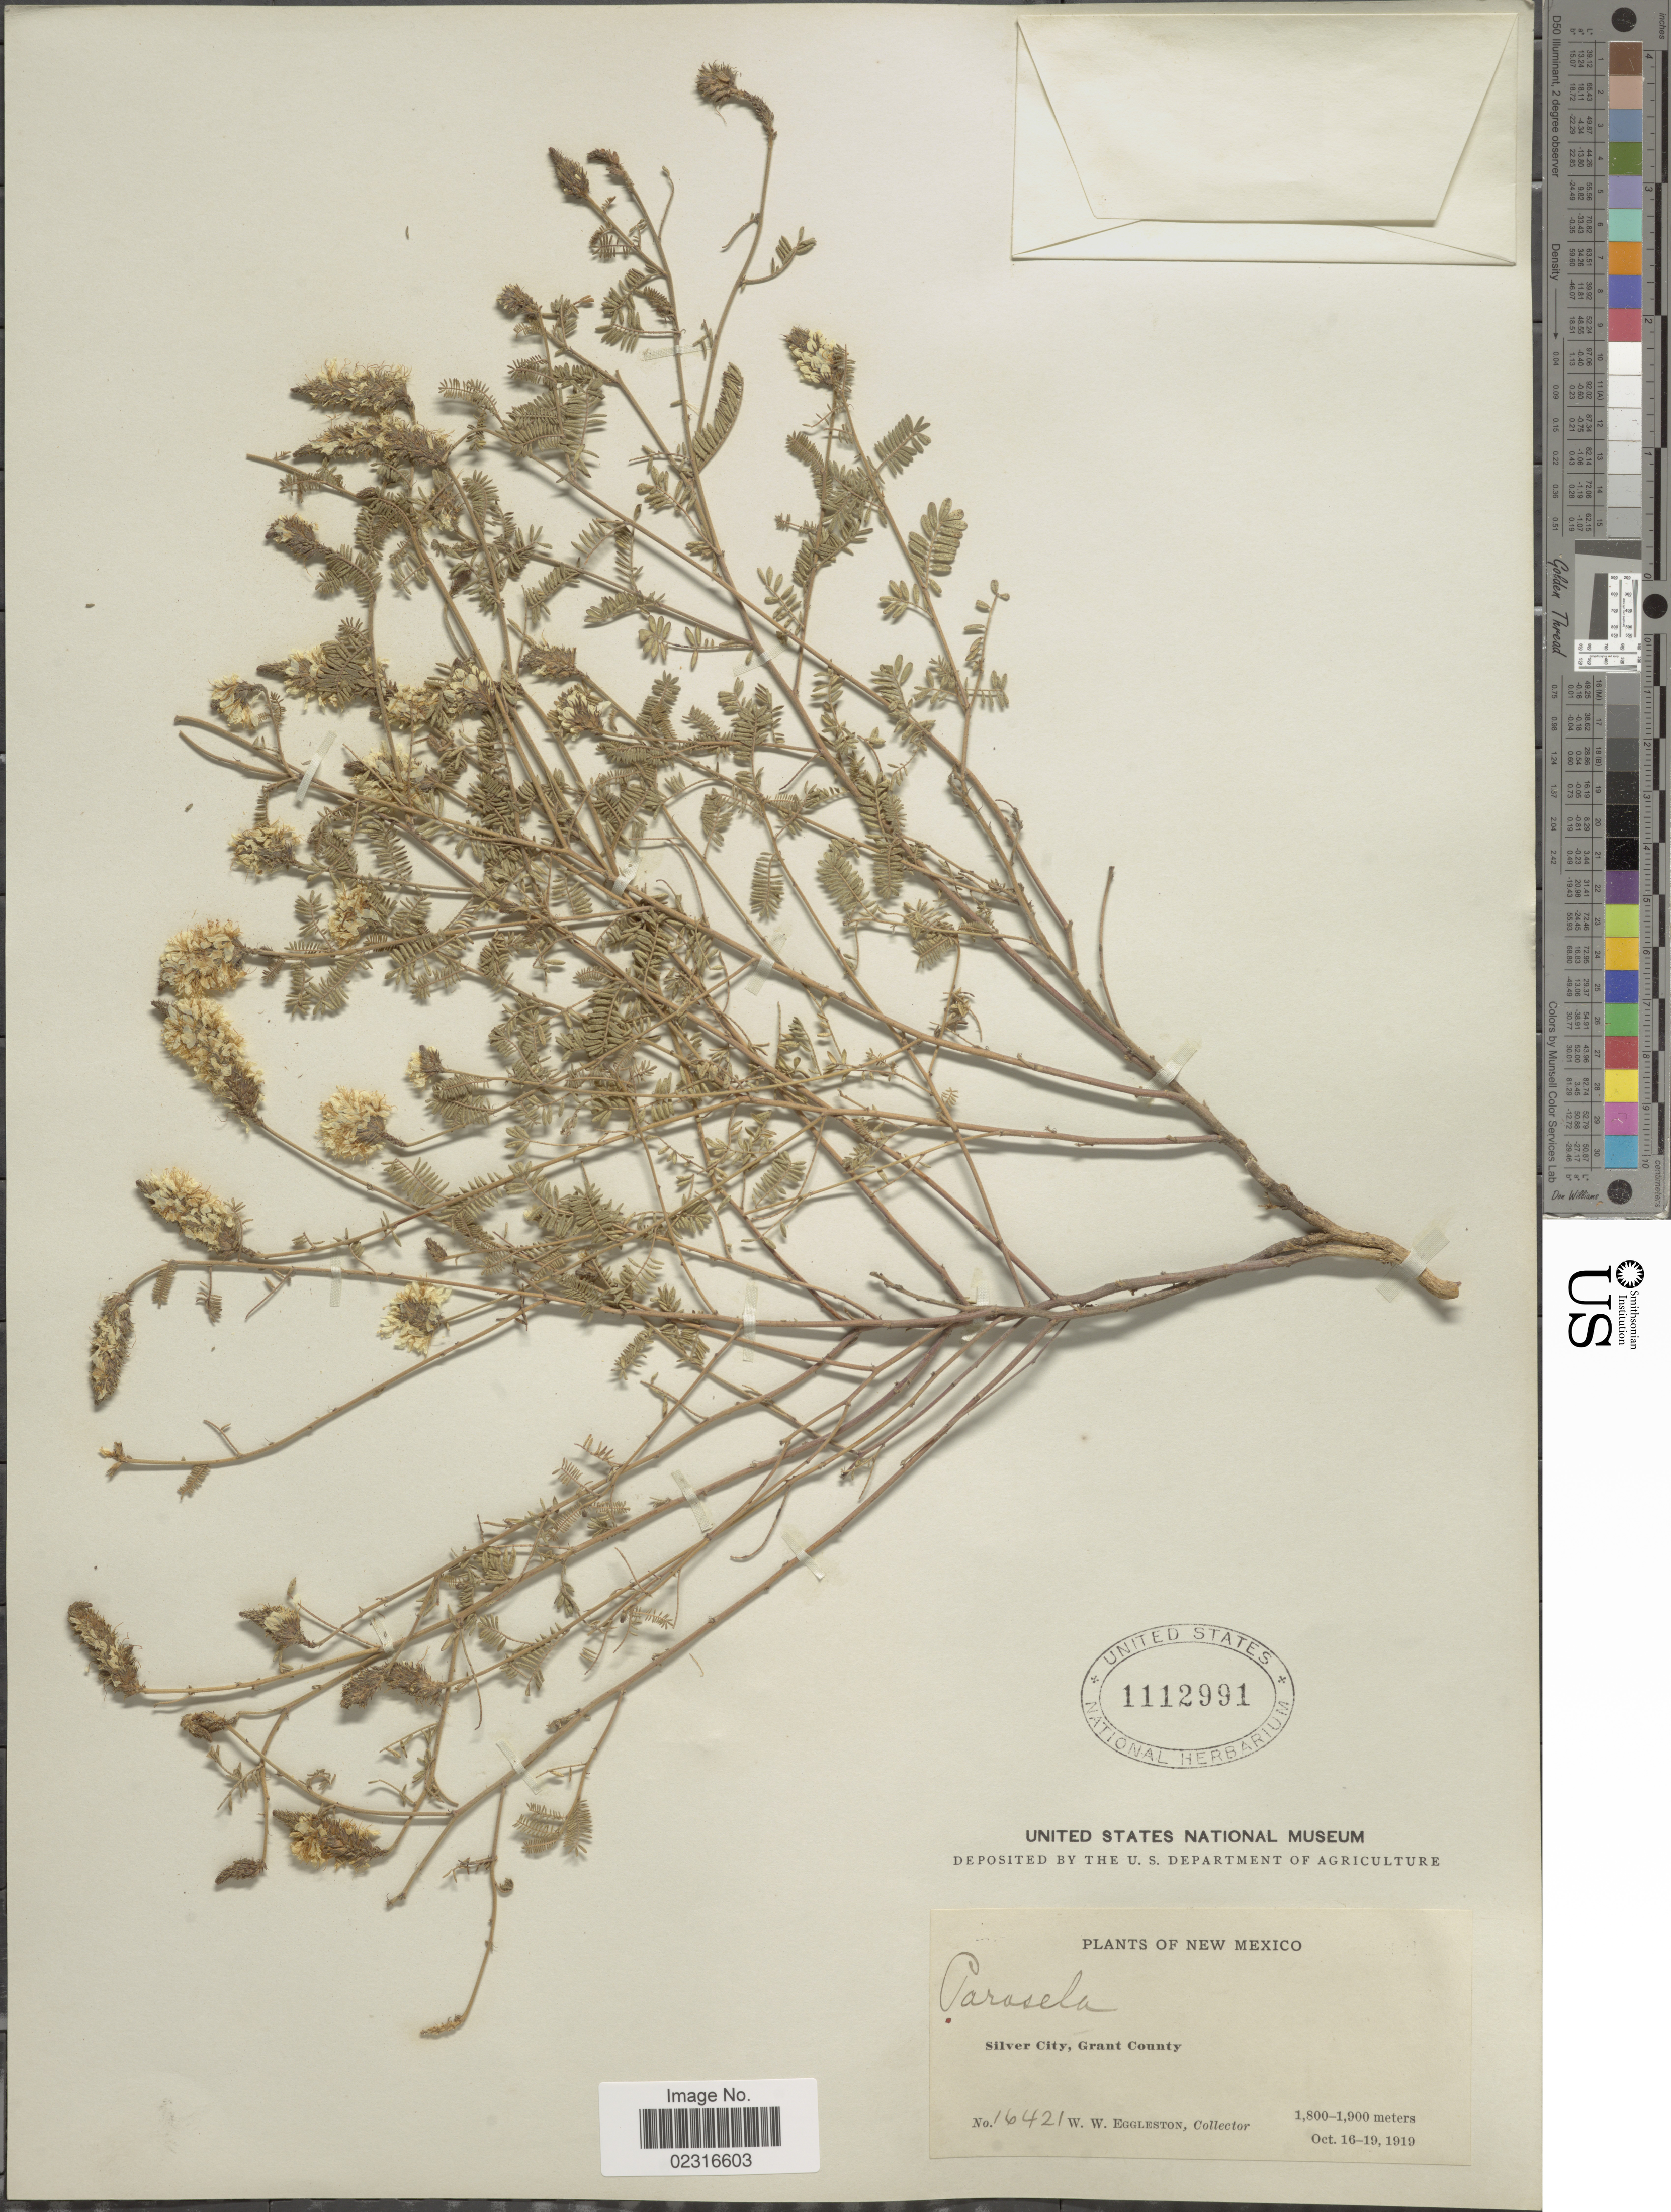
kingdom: Plantae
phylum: Tracheophyta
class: Magnoliopsida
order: Fabales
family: Fabaceae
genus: Dalea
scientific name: Dalea albiflora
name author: A. Gray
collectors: W. W. Eggleston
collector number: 16421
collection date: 1919-10-16/1919-10-19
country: United States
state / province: New Mexico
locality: Silver City, Grant County.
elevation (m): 1800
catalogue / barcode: US 1112991